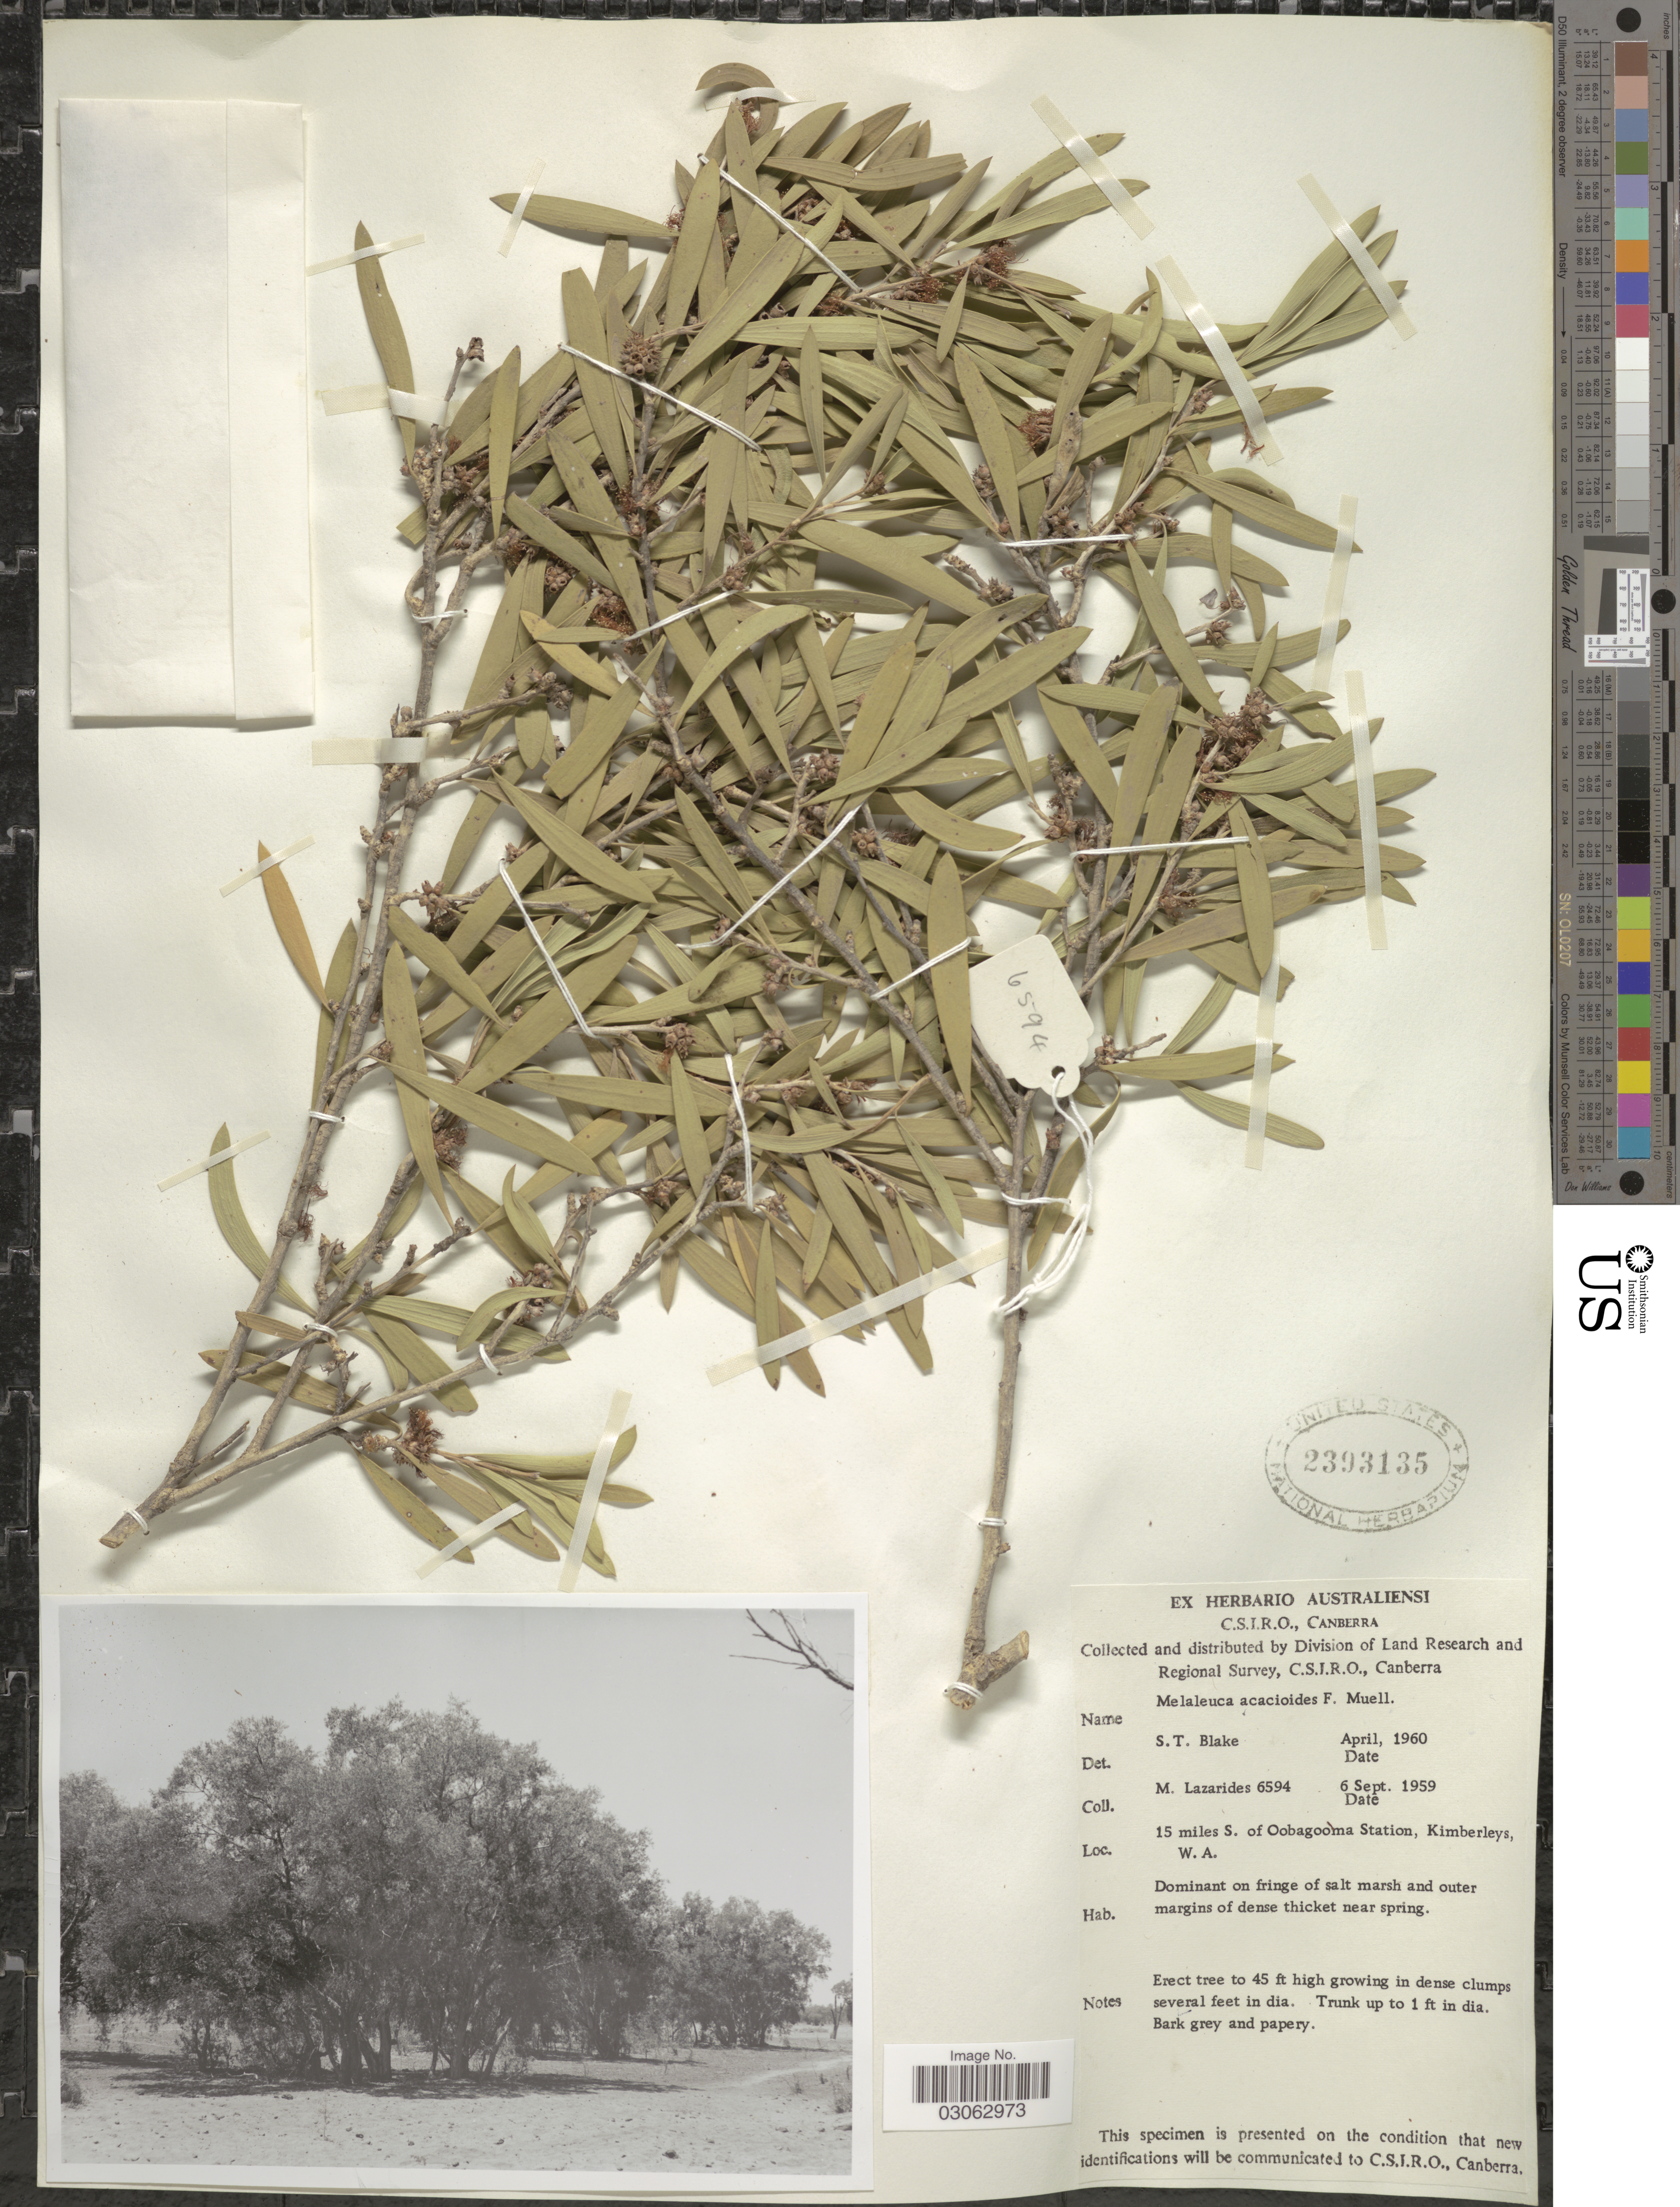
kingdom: Plantae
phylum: Tracheophyta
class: Magnoliopsida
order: Myrtales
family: Myrtaceae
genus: Melaleuca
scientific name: Melaleuca acacioides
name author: F. Muell.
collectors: M. Lazarides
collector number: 6594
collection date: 1959-09-06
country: Australia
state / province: Western Australia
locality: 15 miles S. of Oobagooma Station, Kimberleys.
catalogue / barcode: US 2393135